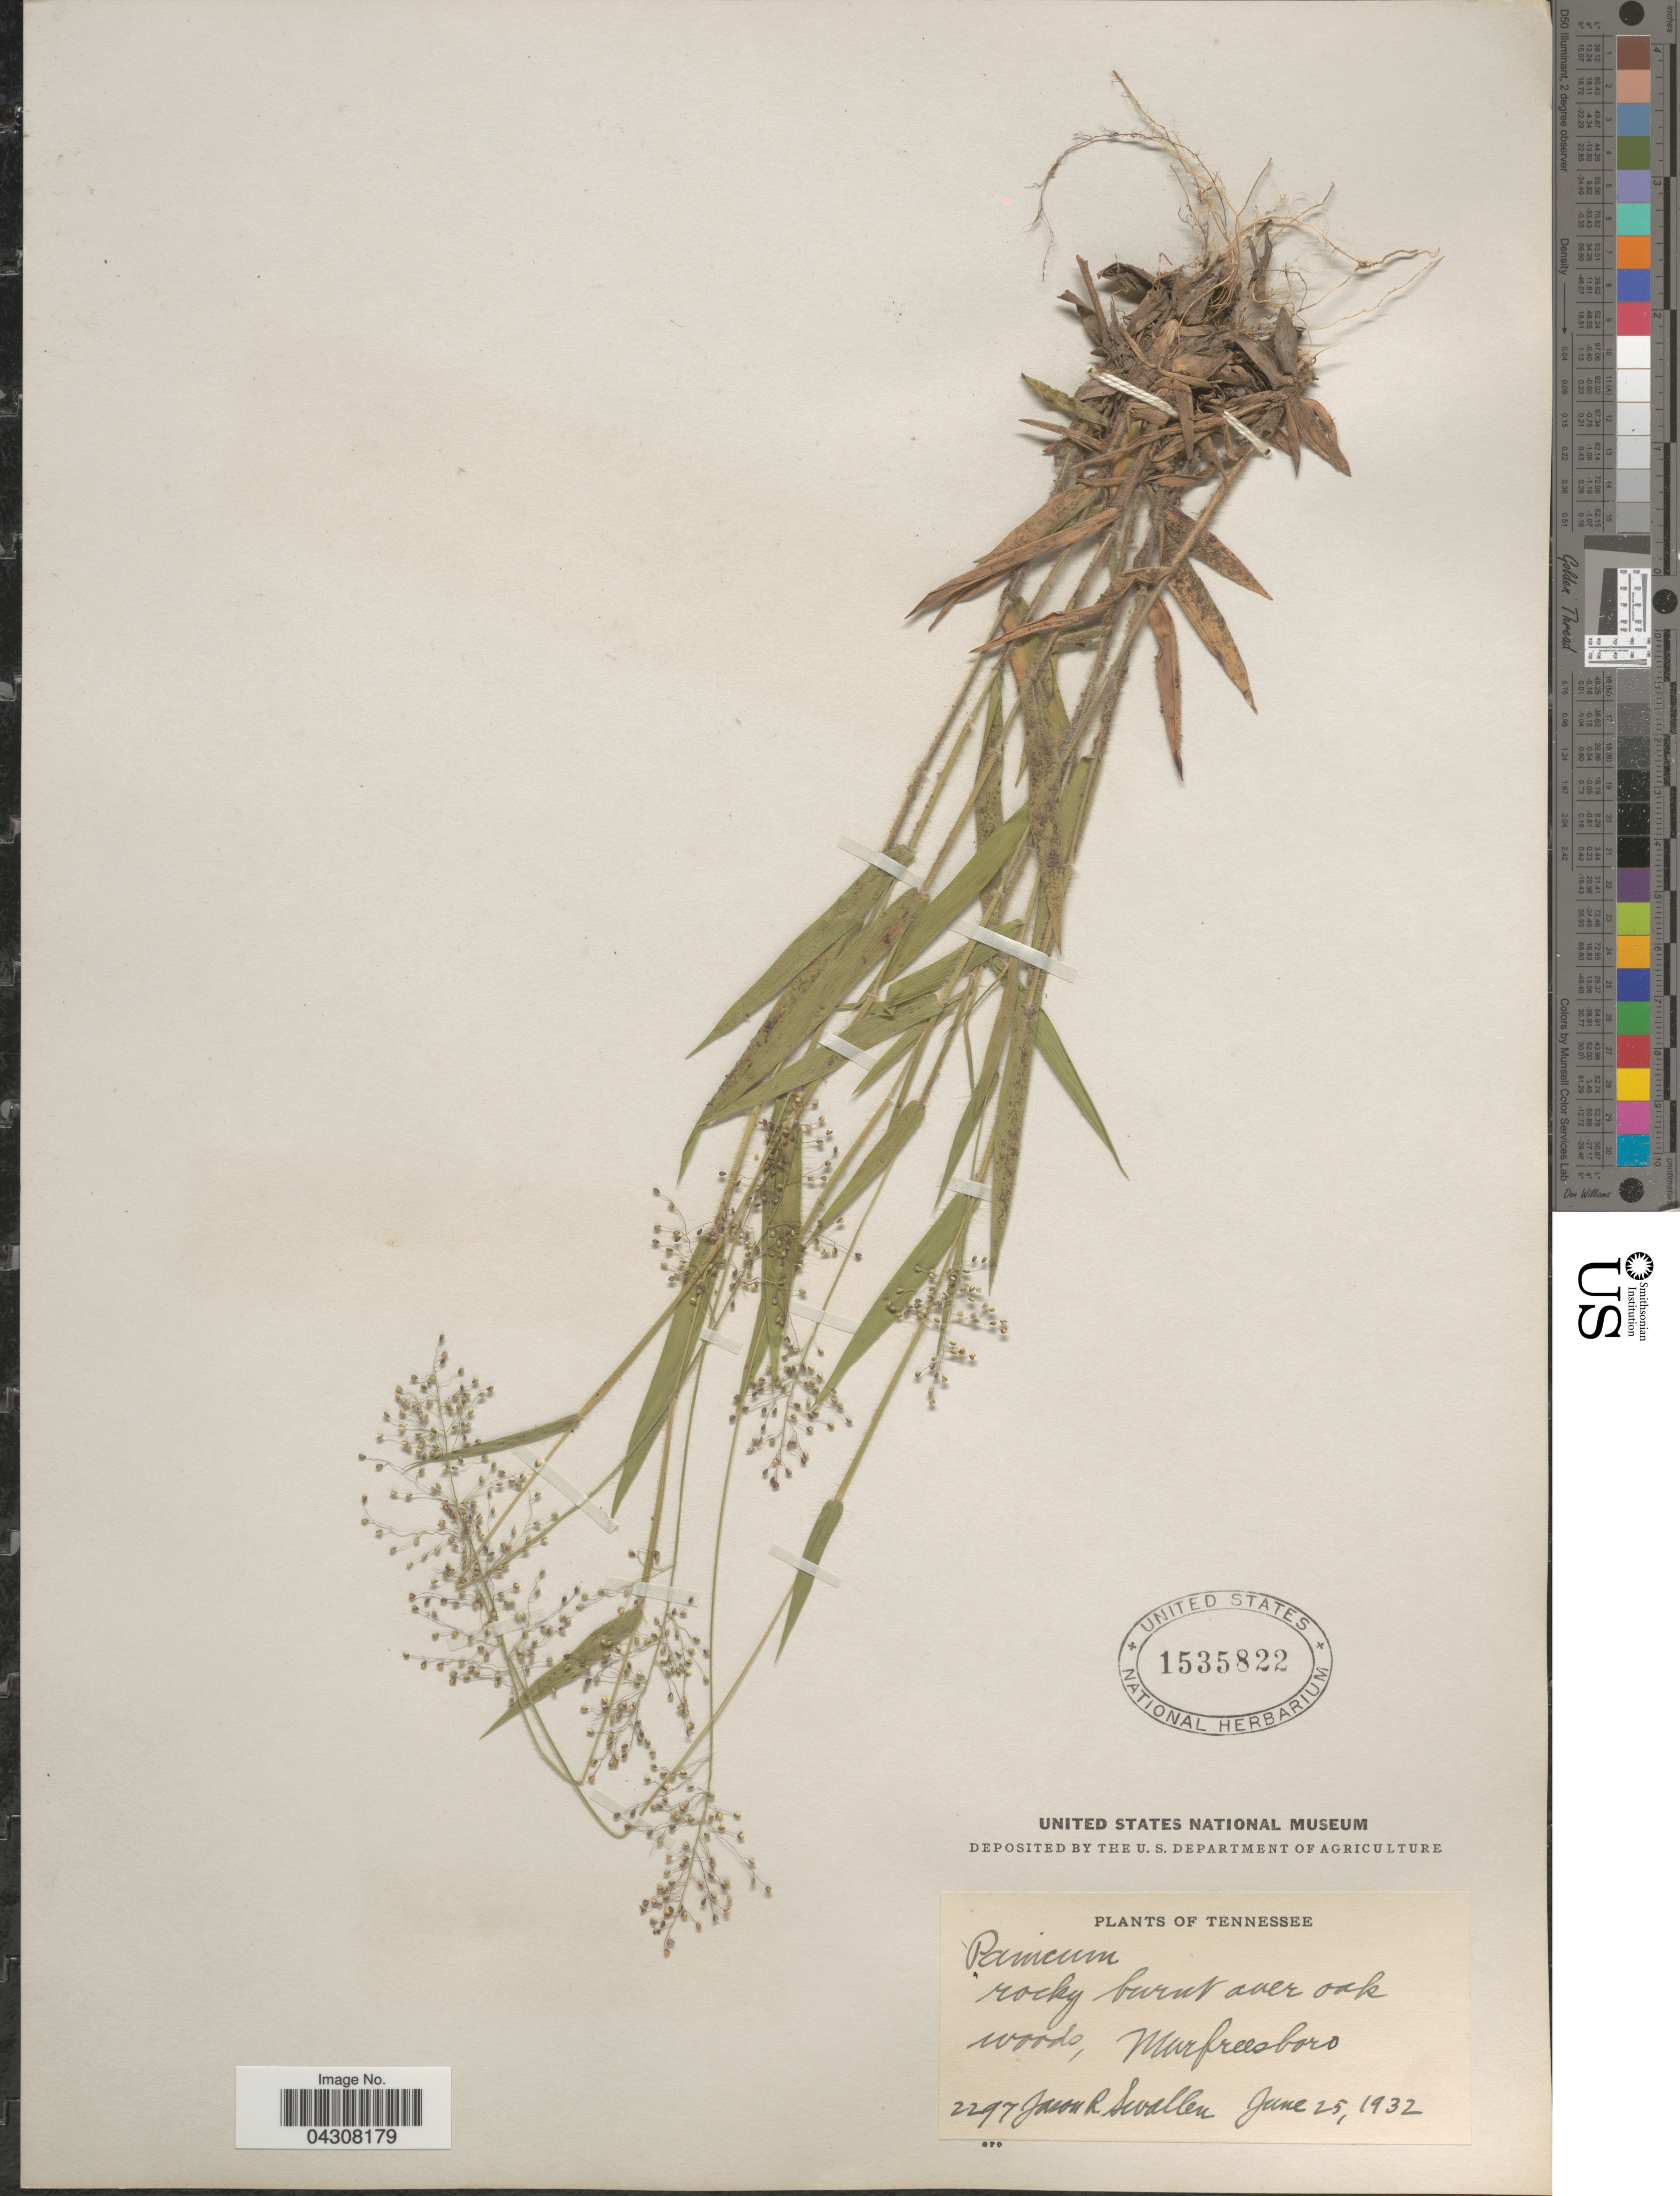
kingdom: Plantae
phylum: Tracheophyta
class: Liliopsida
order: Poales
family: Poaceae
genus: Dichanthelium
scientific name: Dichanthelium acuminatum var. acuminatum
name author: (Sw.) Gould & C.A. Clark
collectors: J. R. Swallen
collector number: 2297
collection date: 1932-06-25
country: United States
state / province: Tennessee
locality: Rocky burnt over oak woods, Murfreesboro.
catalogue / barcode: US 1535822